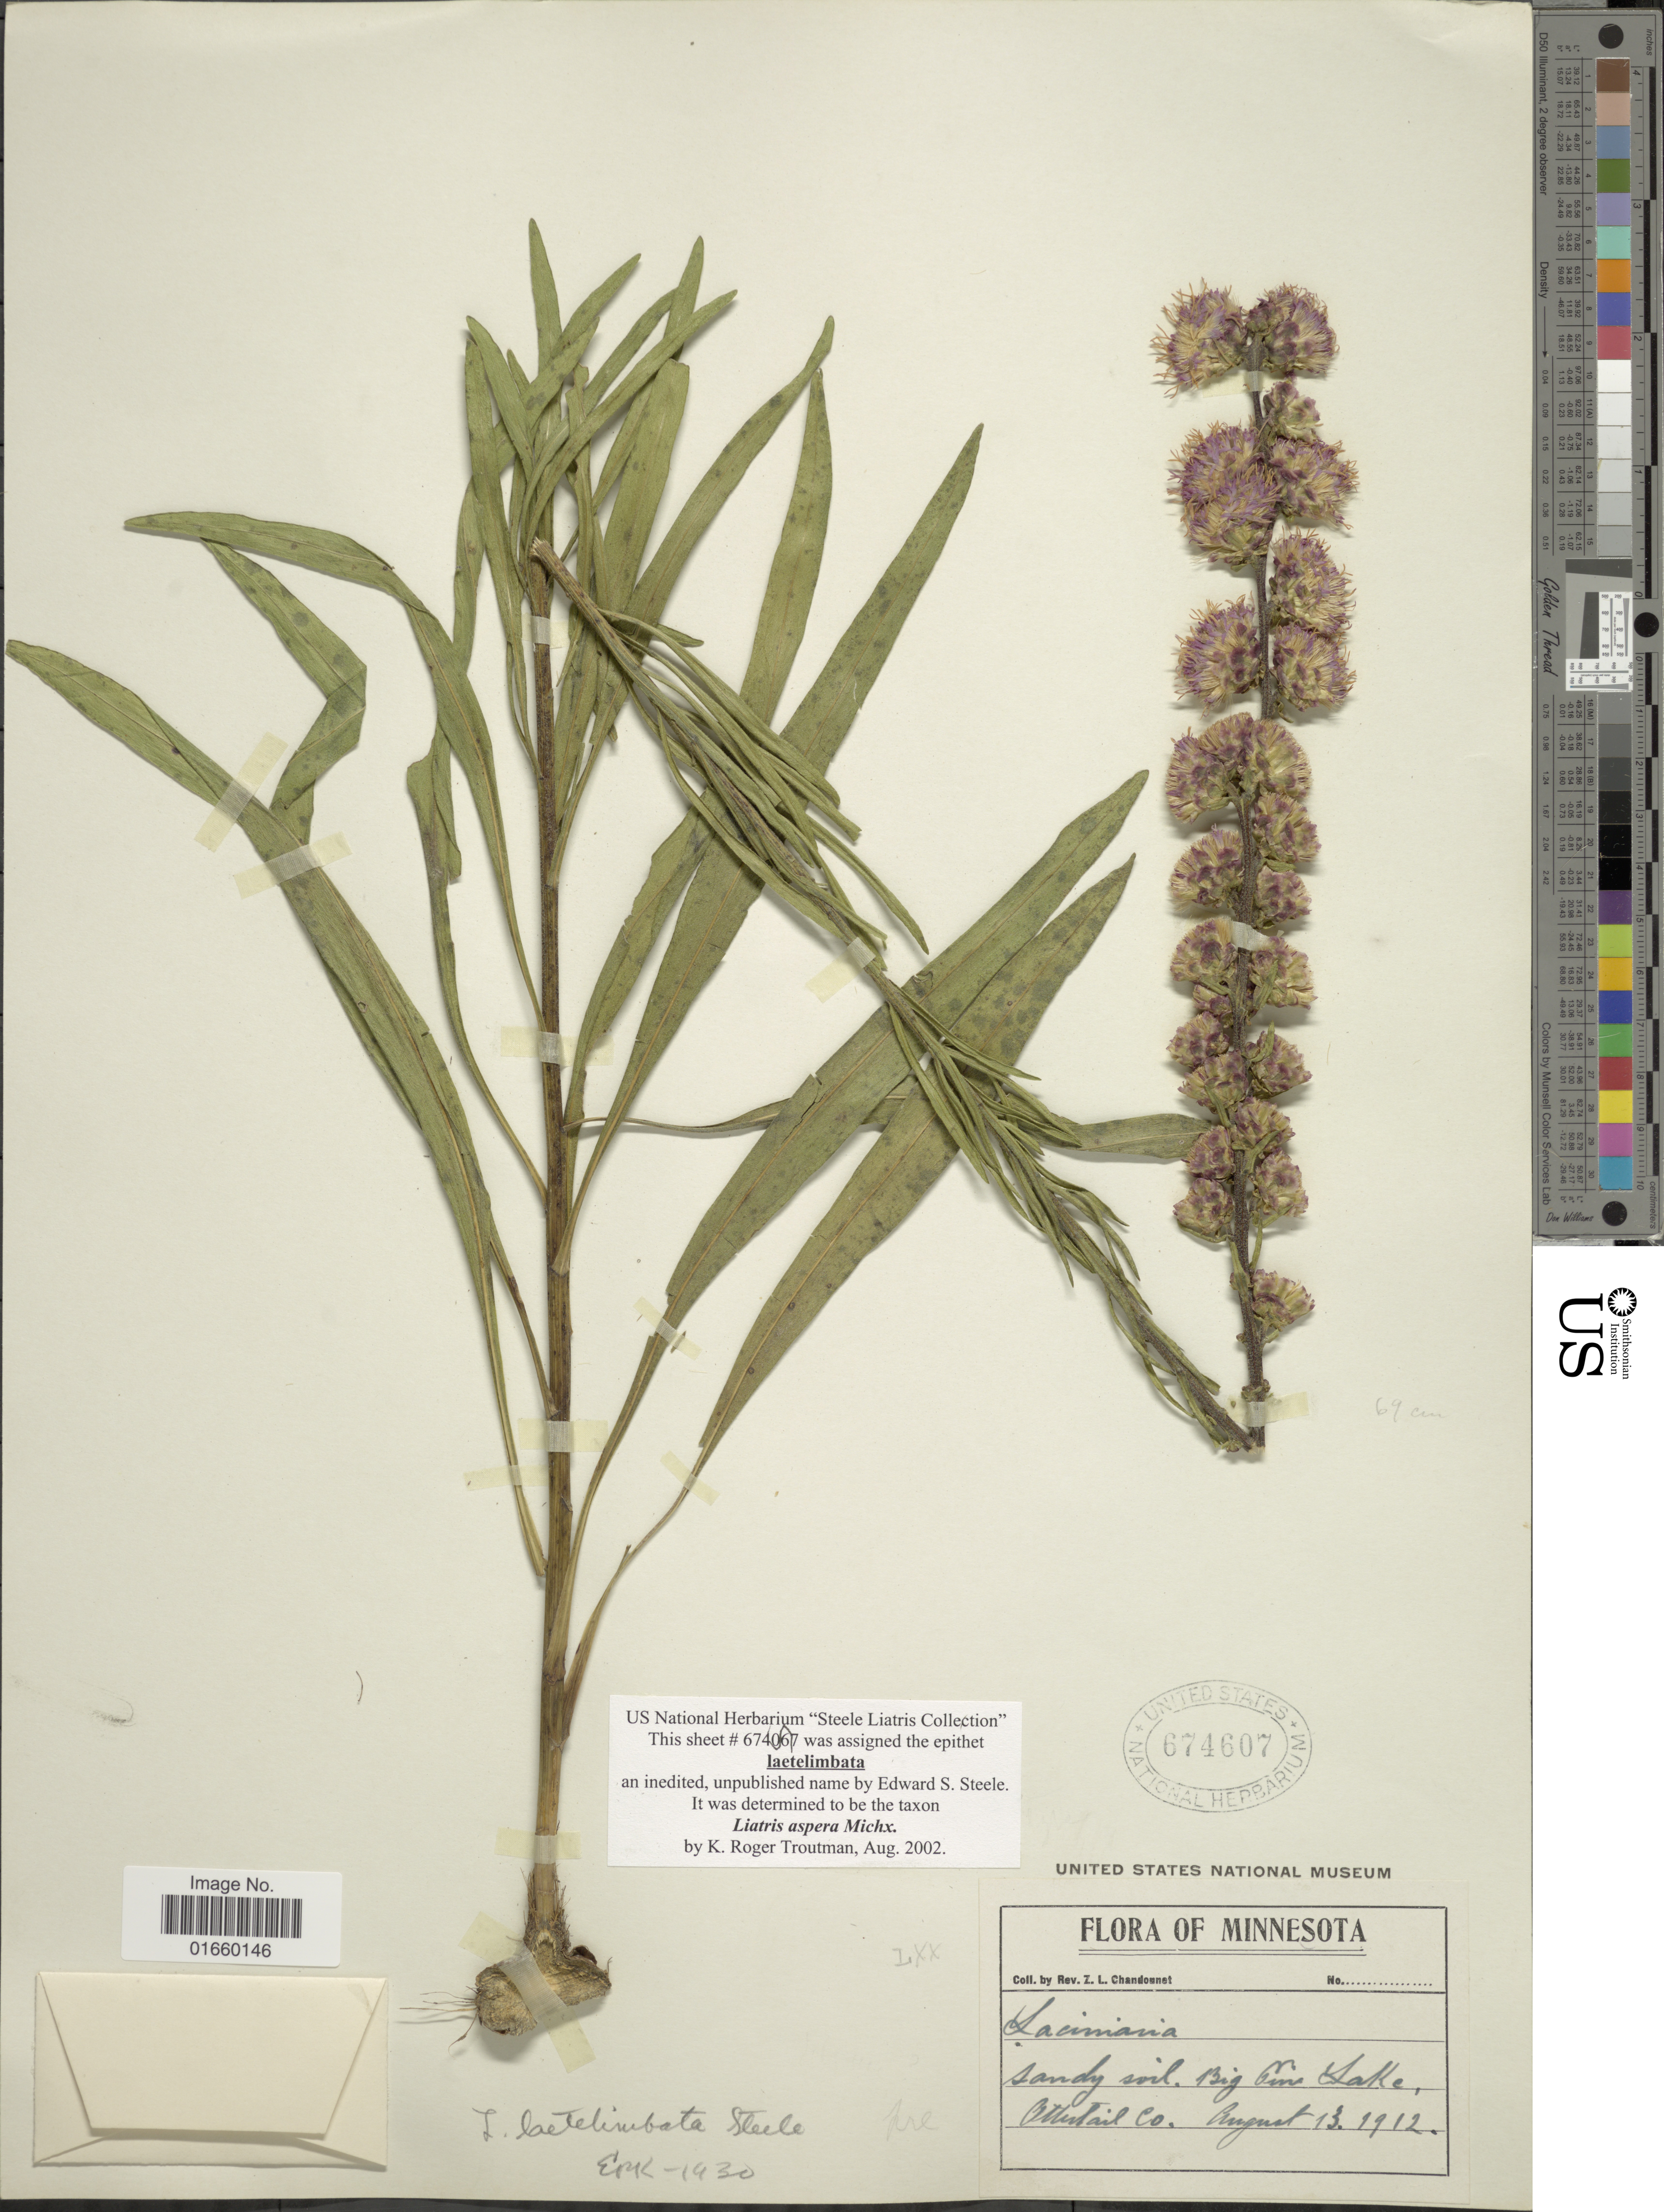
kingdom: Plantae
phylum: Tracheophyta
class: Magnoliopsida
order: Asterales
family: Asteraceae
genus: Liatris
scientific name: Liatris aspera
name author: Michx.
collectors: Z. Chandonnet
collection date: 1912-08-13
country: United States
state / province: Minnesota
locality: Sandy soil. Big Line lake, Otter tail Co.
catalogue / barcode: US 674607